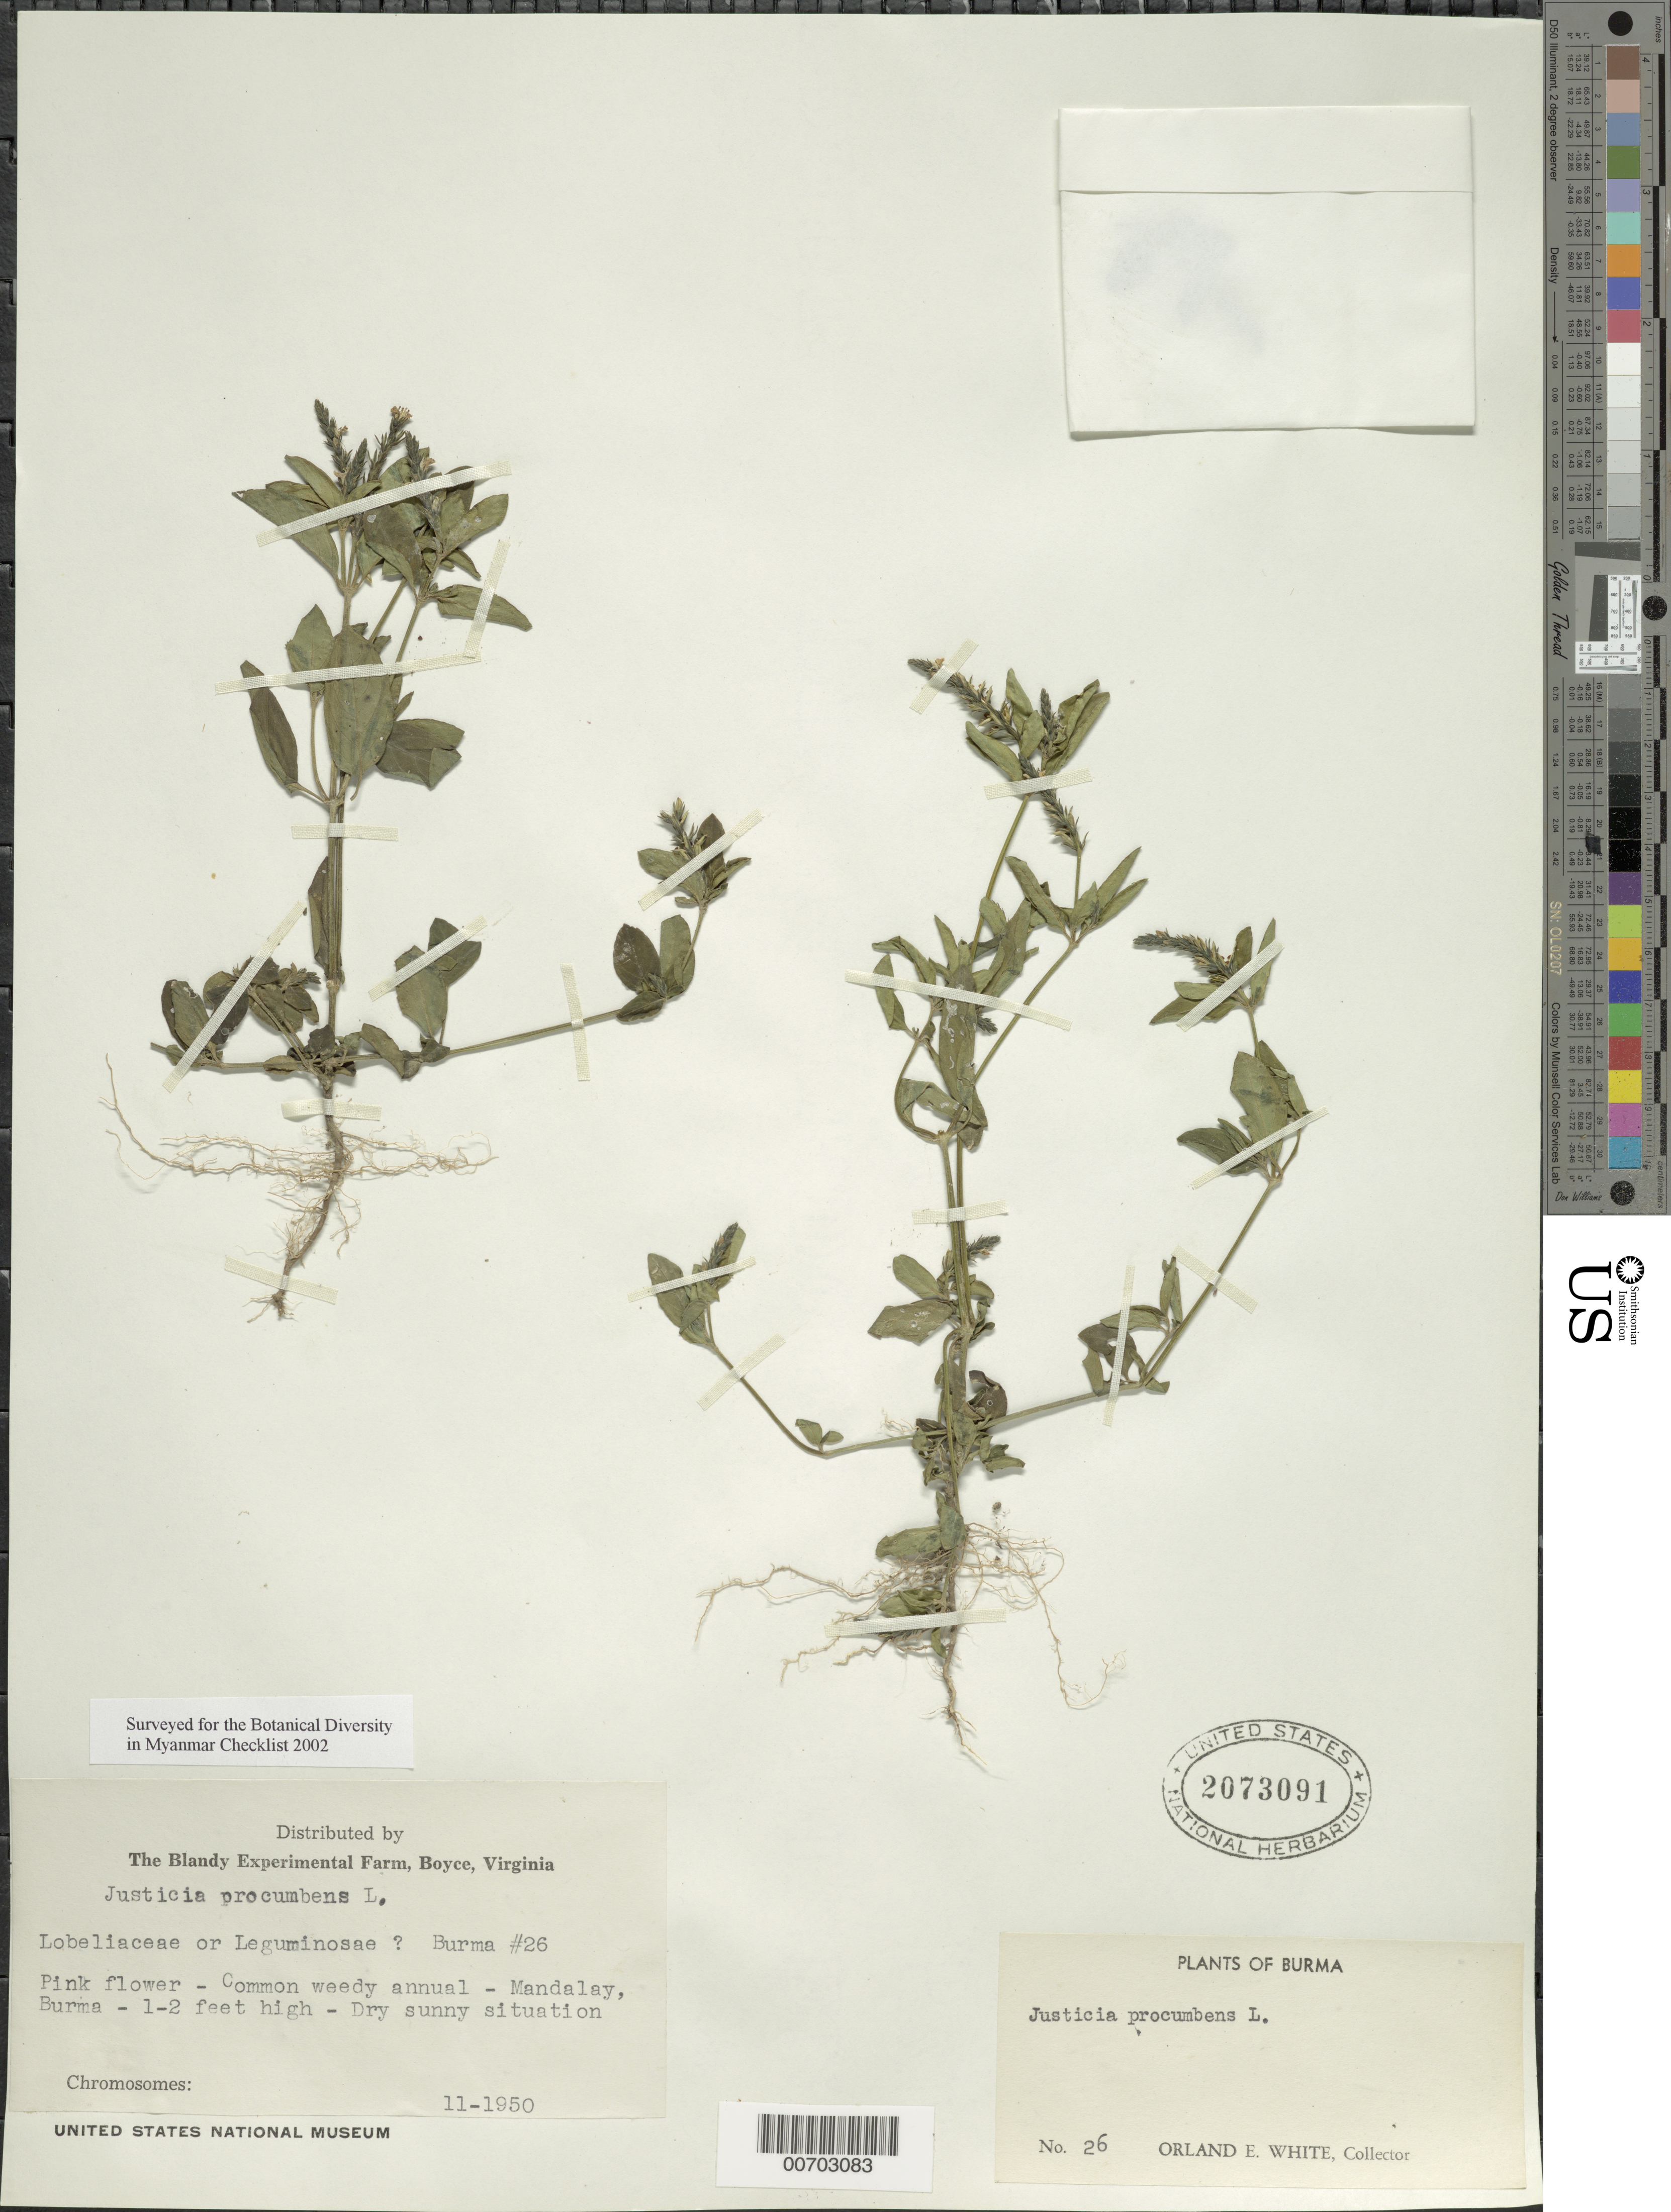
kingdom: Plantae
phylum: Tracheophyta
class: Magnoliopsida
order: Lamiales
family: Acanthaceae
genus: Justicia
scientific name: Justicia procumbens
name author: L.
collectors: O. E. White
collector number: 26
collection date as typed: Nov 1950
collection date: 1950-11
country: Myanmar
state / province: Mandalay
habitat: Dry, sunny area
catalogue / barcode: US 2973091